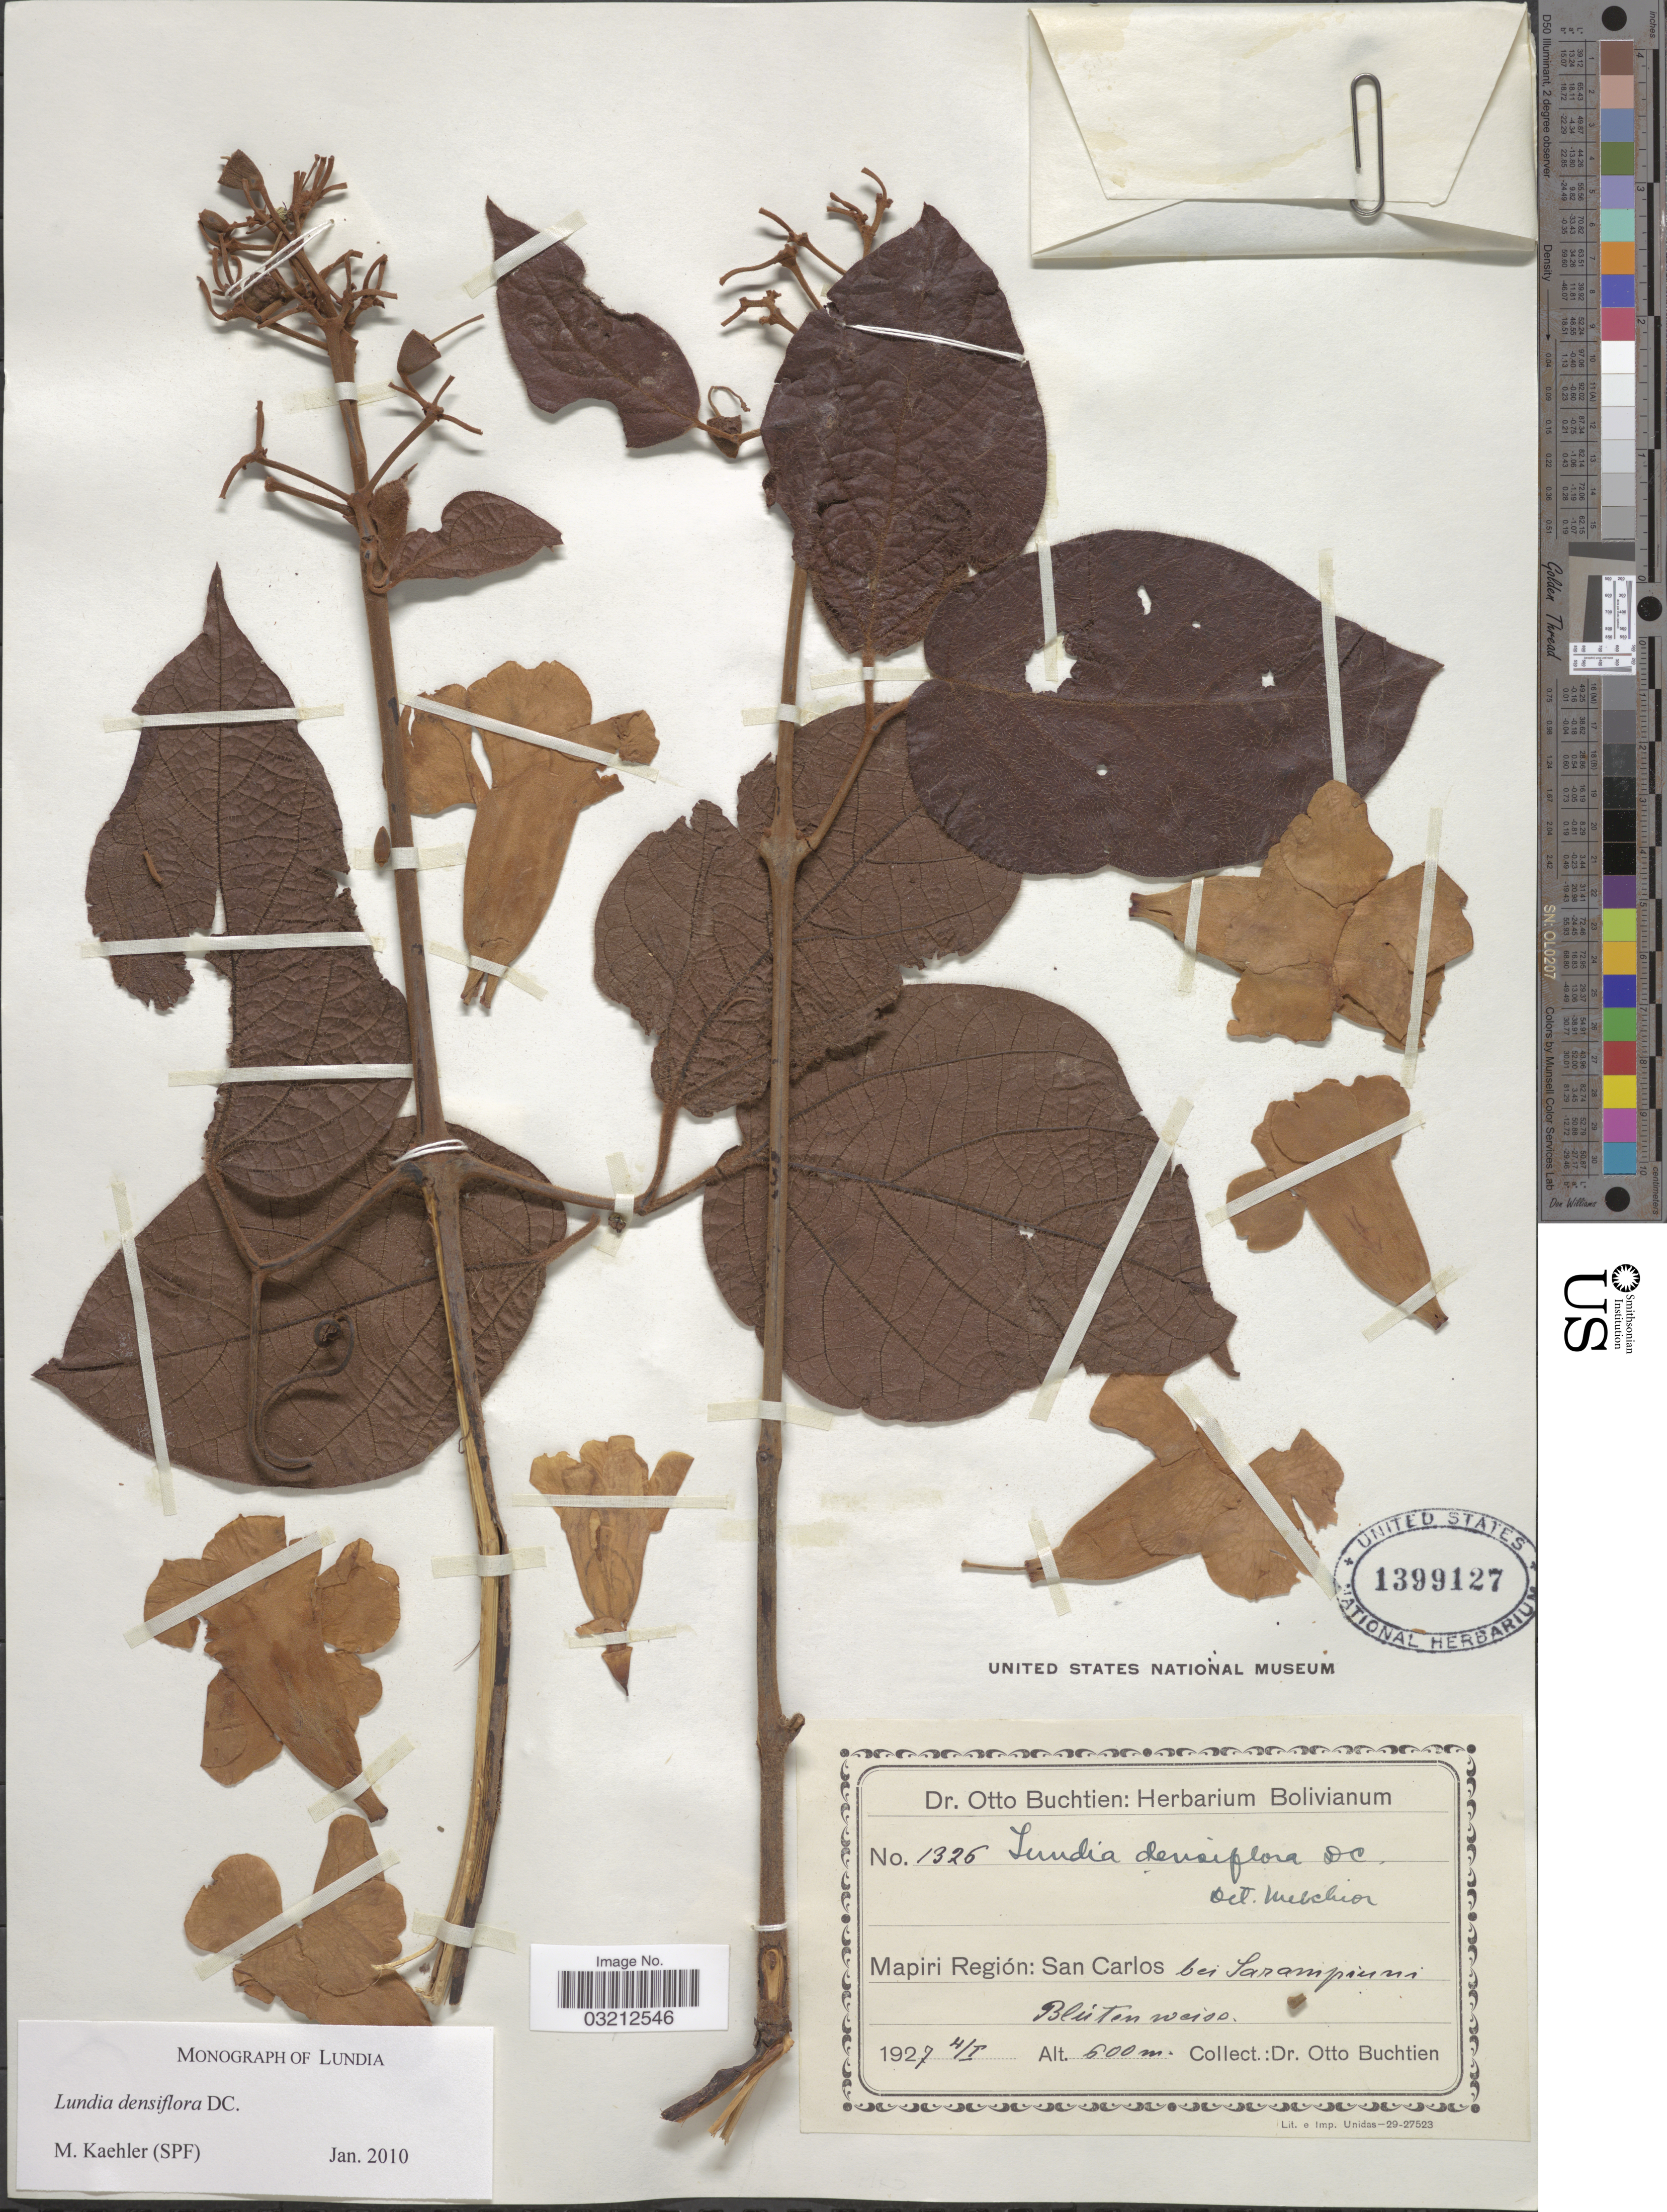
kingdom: Plantae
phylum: Tracheophyta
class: Magnoliopsida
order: Lamiales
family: Bignoniaceae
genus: Lundia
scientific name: Lundia densiflora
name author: DC.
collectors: O. Buchtien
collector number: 1326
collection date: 1927-01-04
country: Bolivia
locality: Mapiri Región: San Carlos bei Sarampiuni.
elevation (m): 500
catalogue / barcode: US 1399127